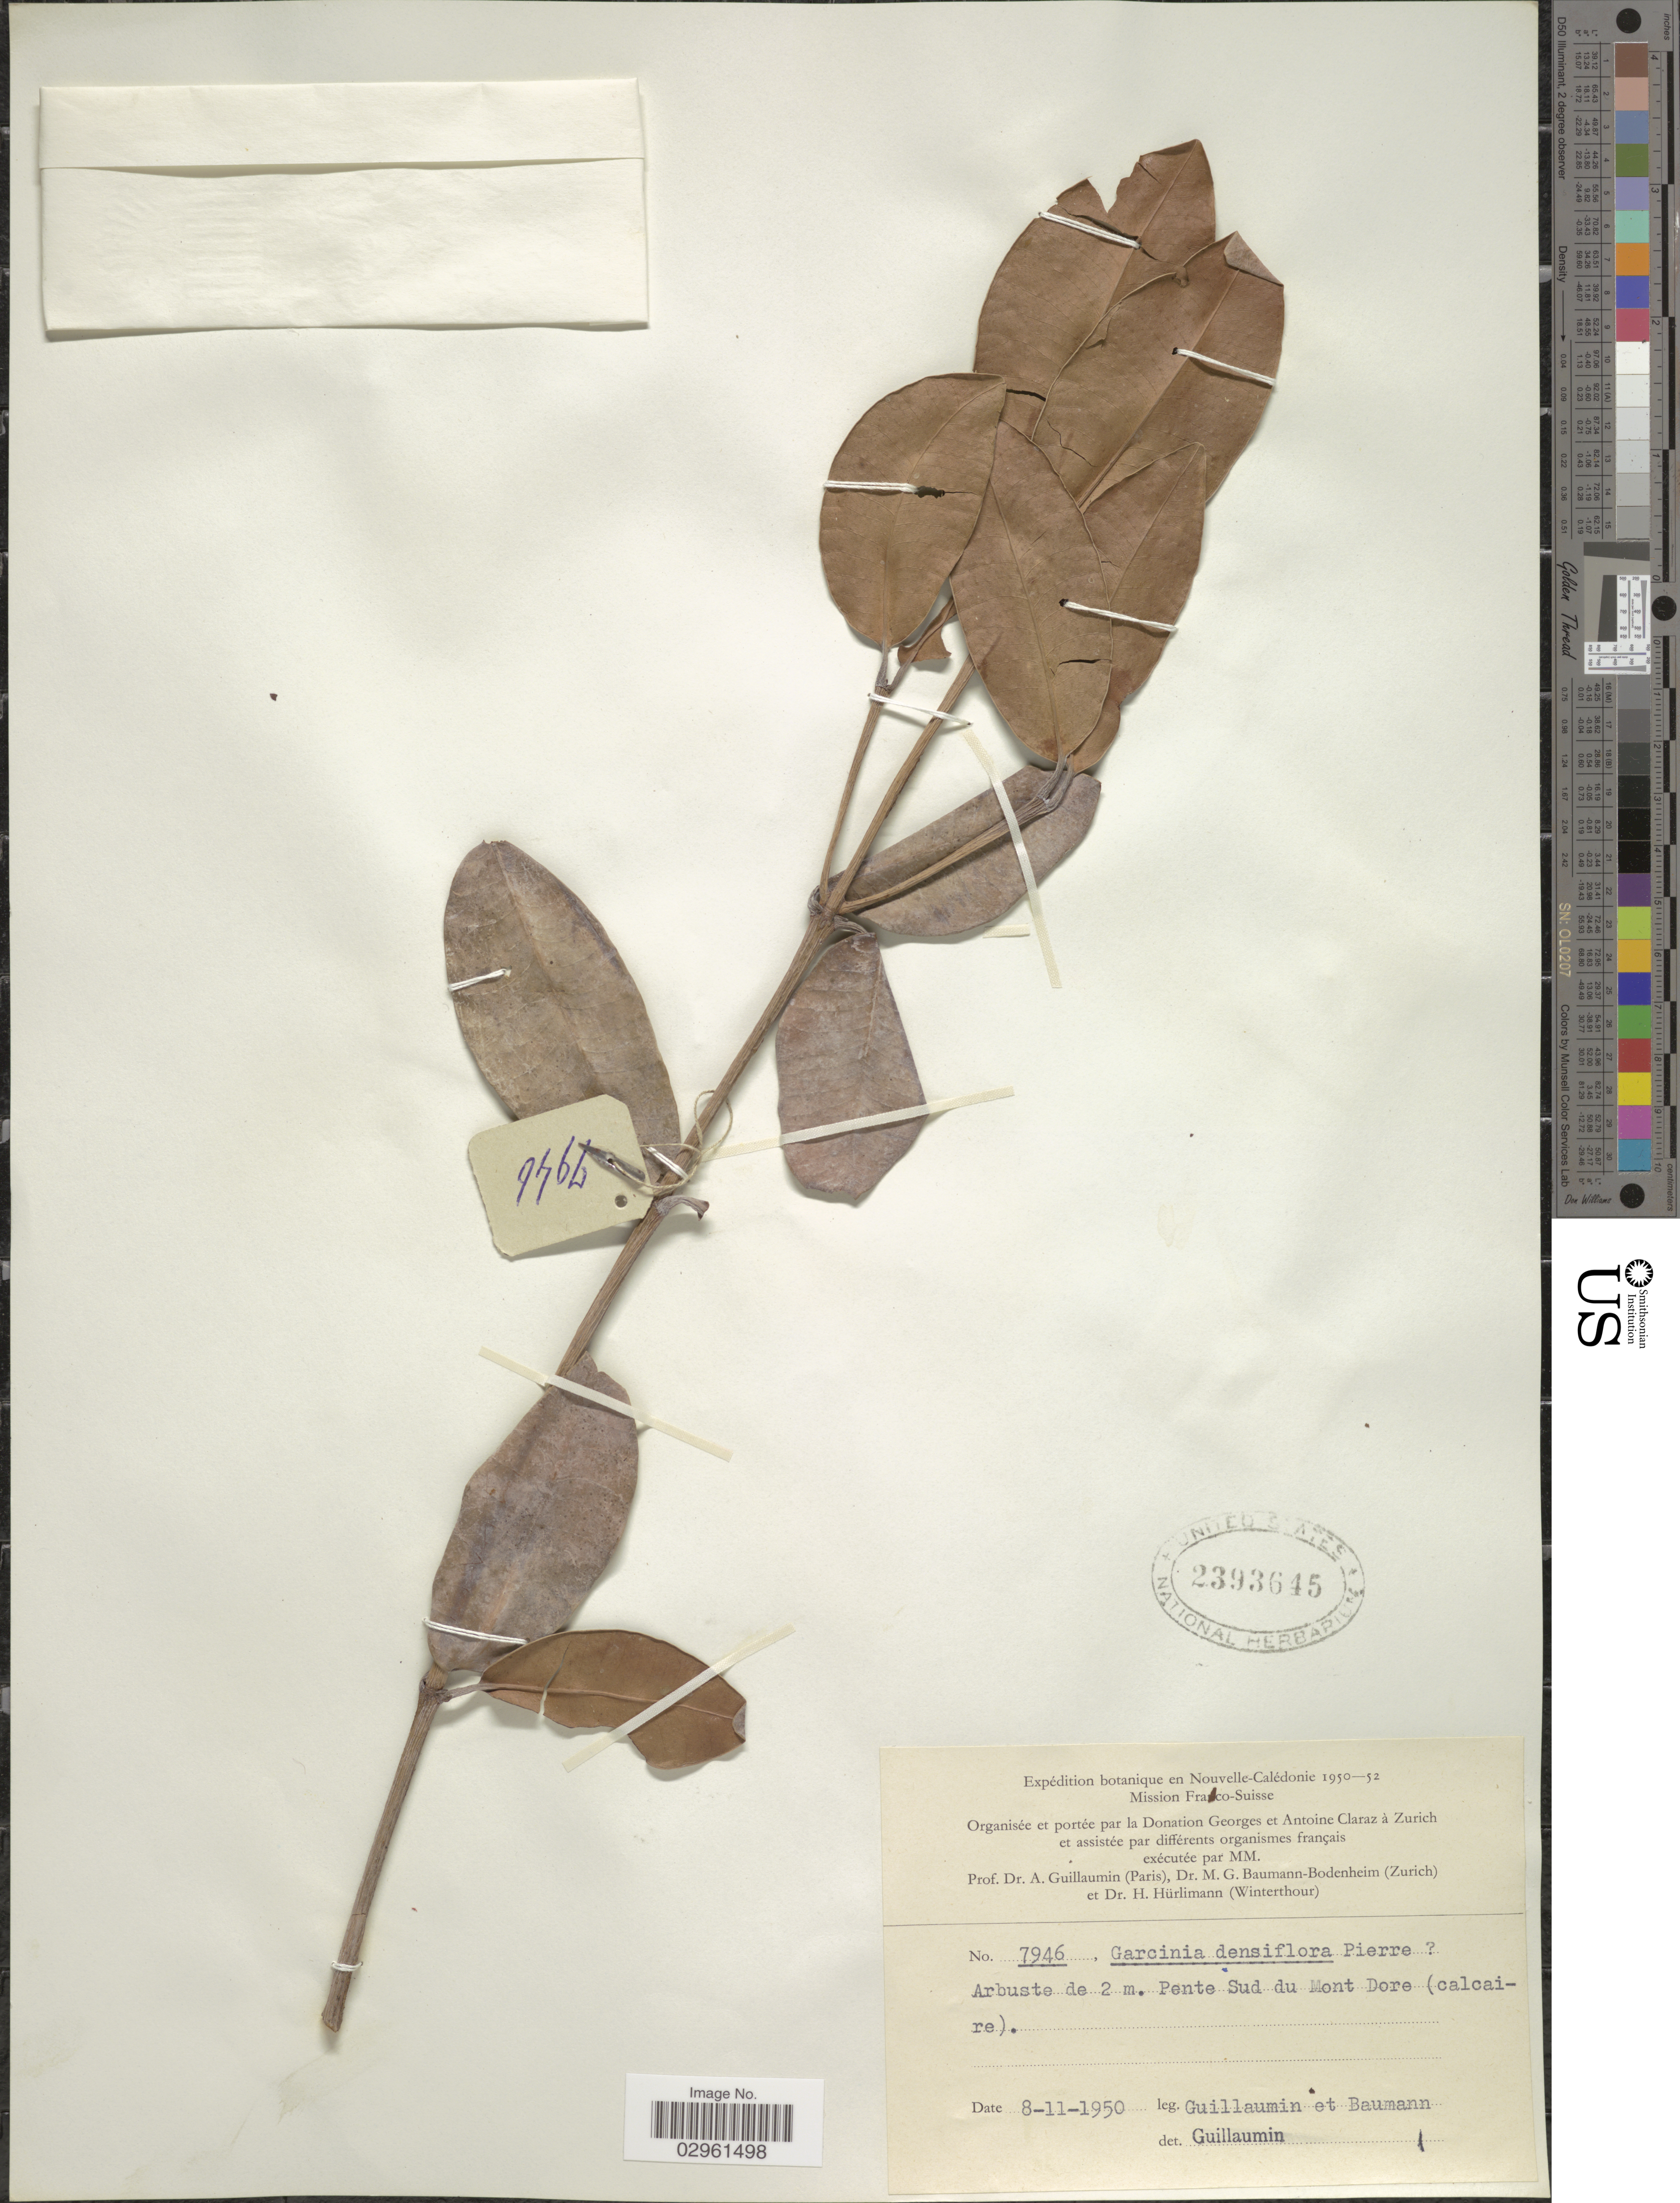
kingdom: Plantae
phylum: Tracheophyta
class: Magnoliopsida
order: Malpighiales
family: Clusiaceae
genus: Garcinia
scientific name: Garcinia densiflora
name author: Pierre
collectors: A. Guillaumin & -. Baumann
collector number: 7946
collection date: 1950-11-08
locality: Nouvelle-Calédonie. Pente Sud du Mont Dore (calcaire).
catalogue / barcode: US 2393645